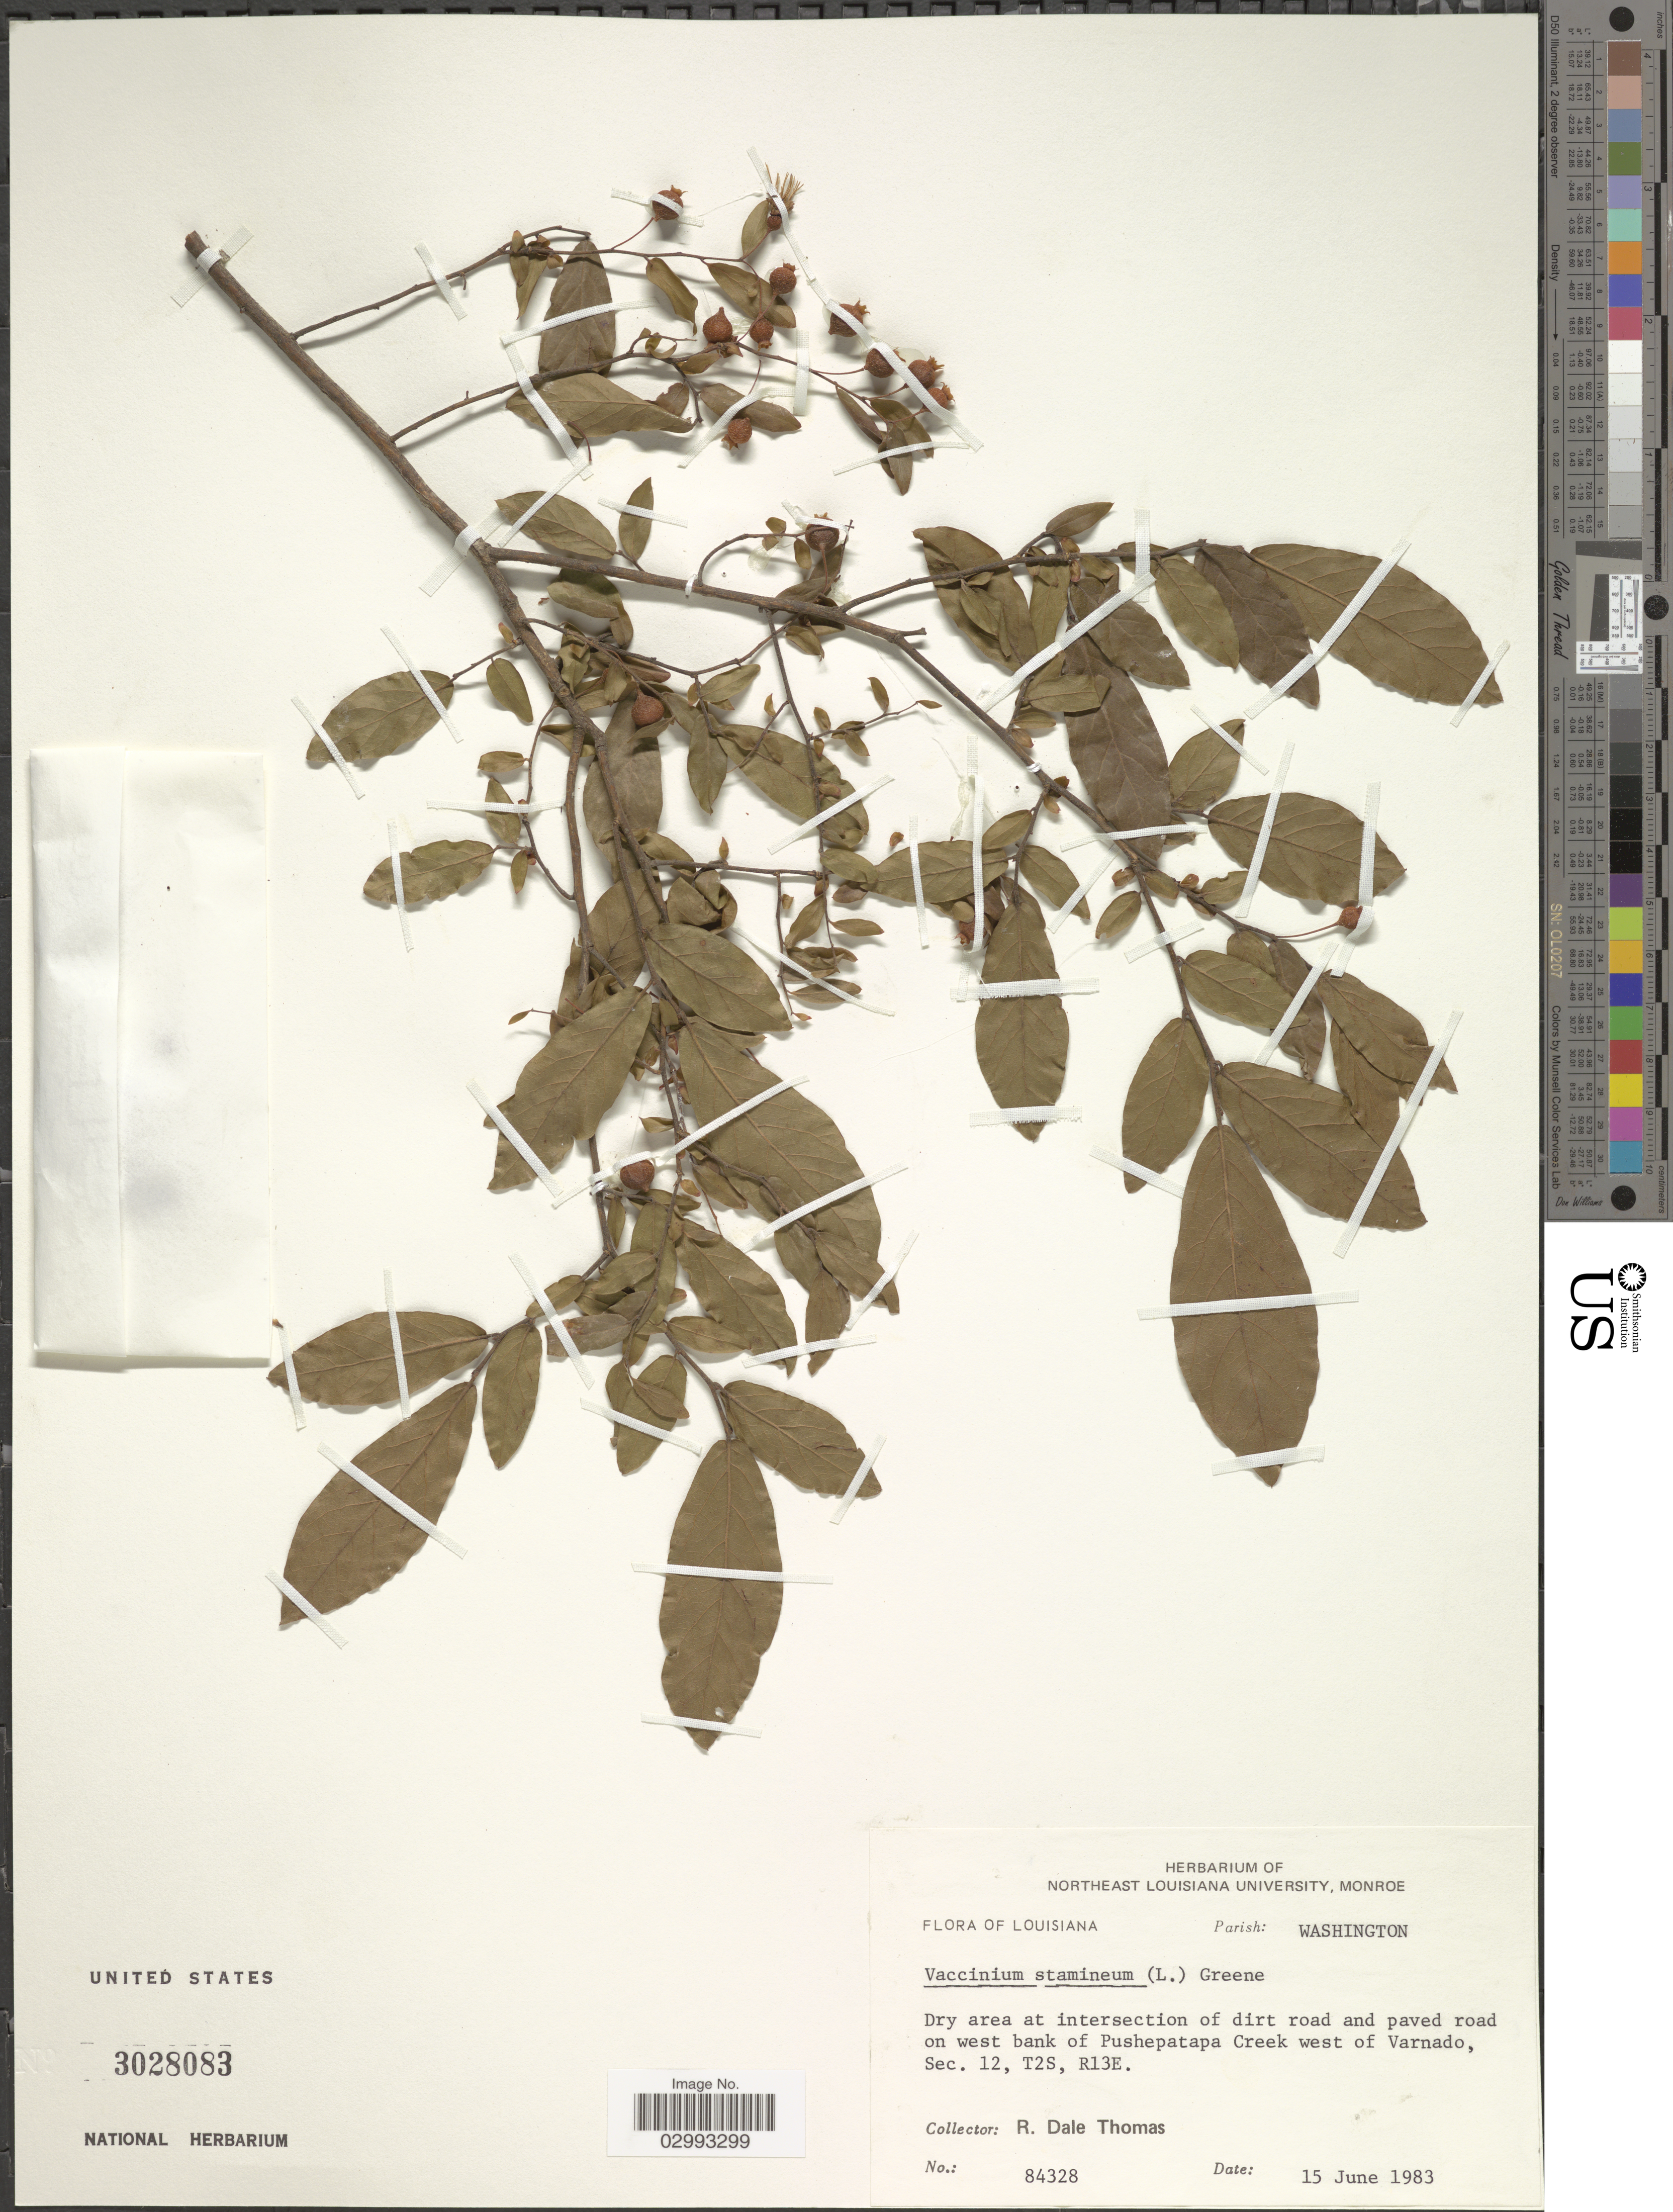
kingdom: Plantae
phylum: Tracheophyta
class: Magnoliopsida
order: Ericales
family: Ericaceae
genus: Polycodium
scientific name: Polycodium stamineum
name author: (L.) Greene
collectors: R. Thomas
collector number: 84328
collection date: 1983-06-15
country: United States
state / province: Louisiana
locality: Parish: Washington. Dry area at intersection of dirt road and paved road on west bank of Pushepatapa Creek west of Varnado, Sec. 12, T2S, R13E.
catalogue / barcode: US 3028083